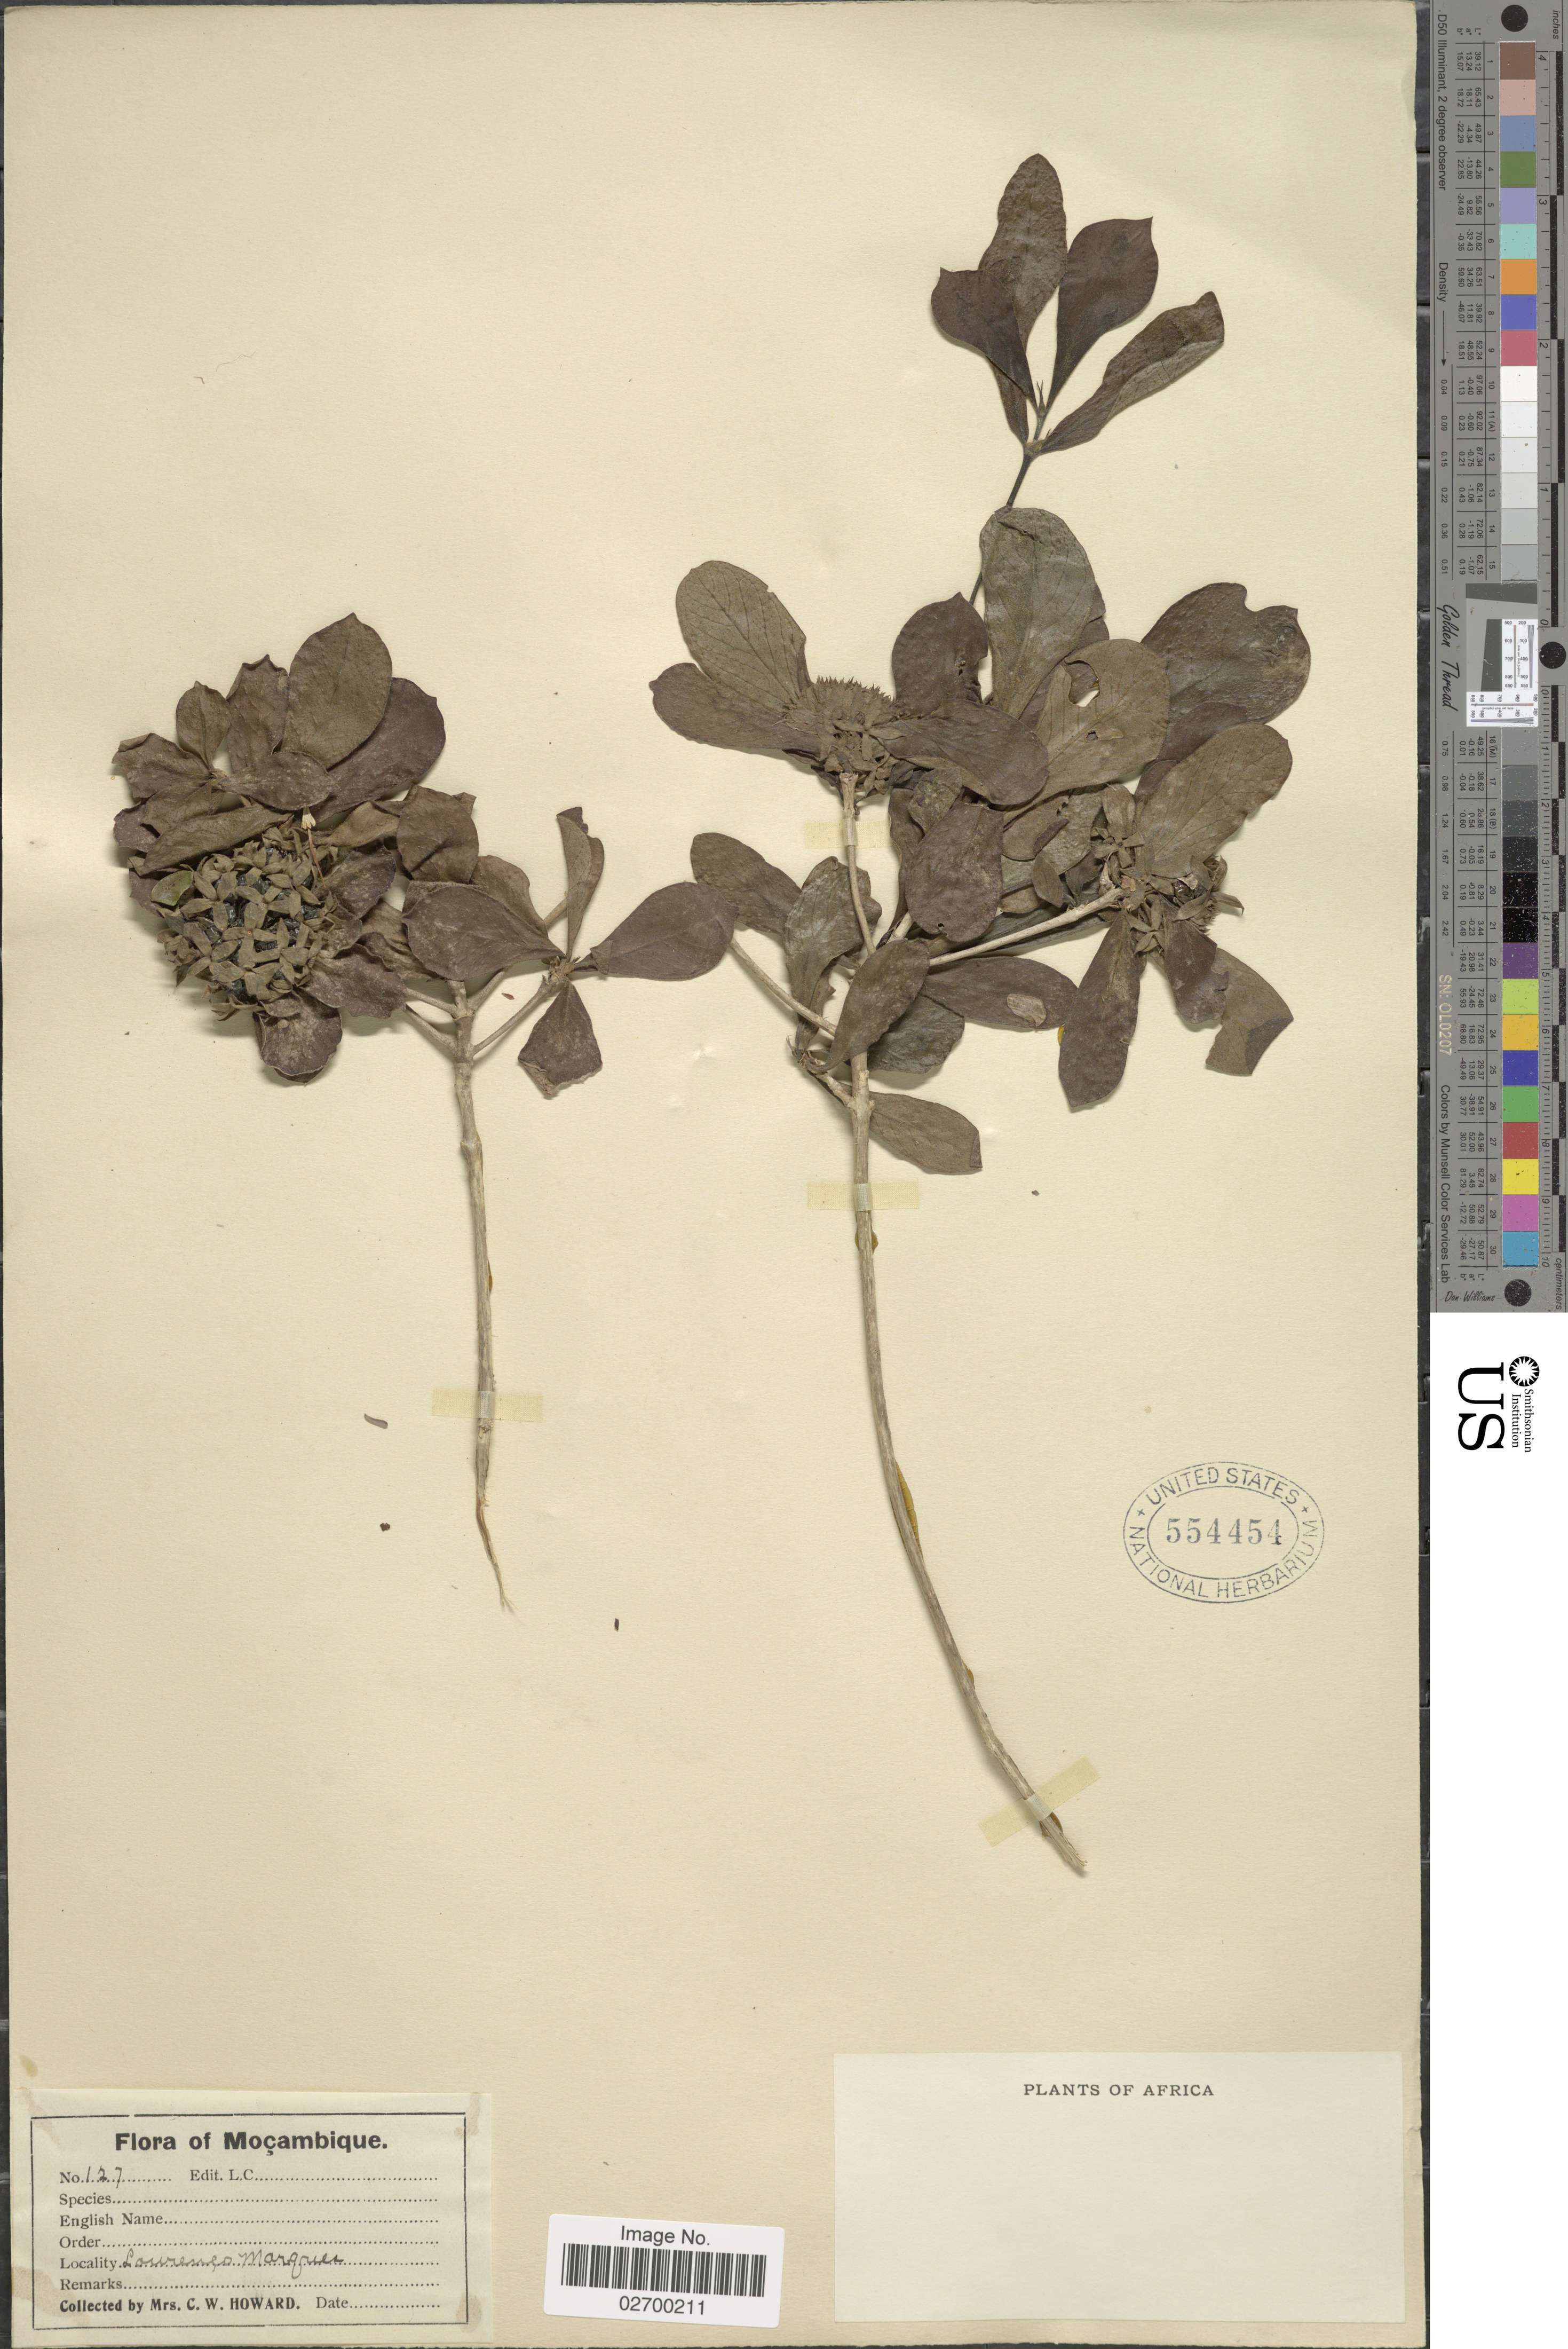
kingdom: Plantae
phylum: Tracheophyta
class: Magnoliopsida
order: Gentianales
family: Rubiaceae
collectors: C. W. Howard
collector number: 127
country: Mozambique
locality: Lourenço Marques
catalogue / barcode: US 554454